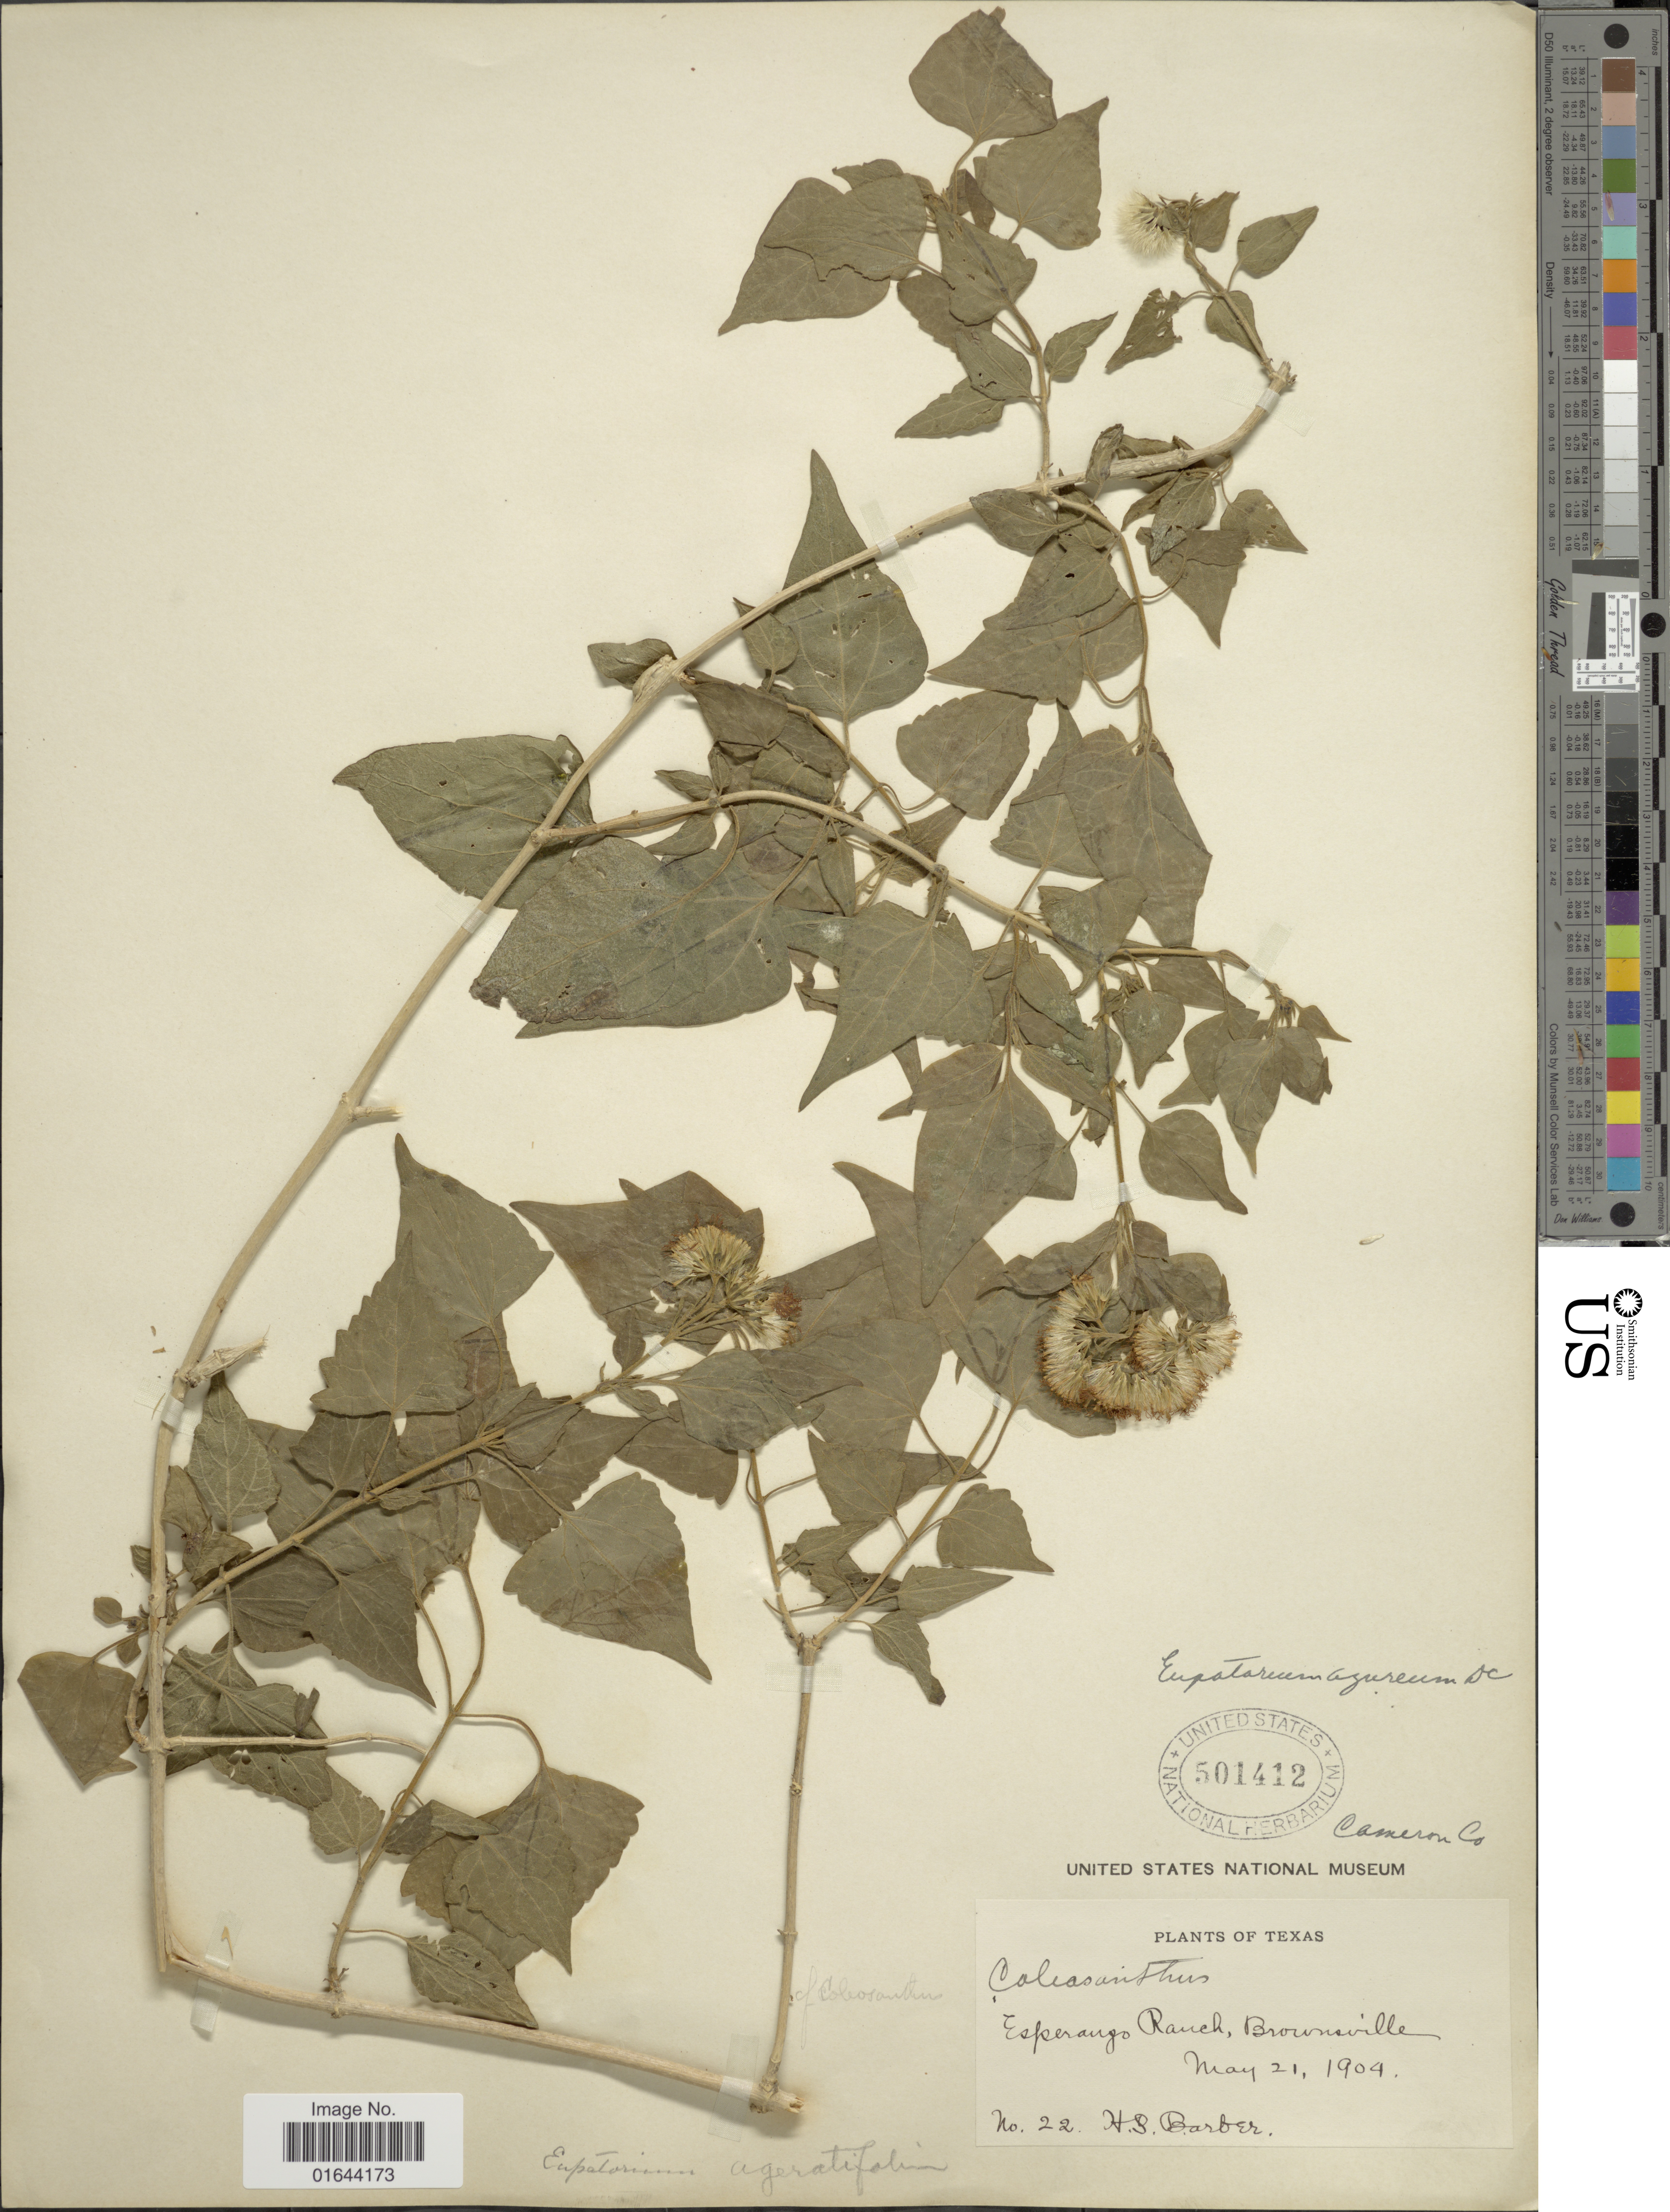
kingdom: Plantae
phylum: Tracheophyta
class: Magnoliopsida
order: Asterales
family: Asteraceae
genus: Tamaulipa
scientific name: Tamaulipa azurea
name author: (DC.) R.M. King & H. Rob.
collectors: H. Barber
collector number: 22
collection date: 1904-05-21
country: United States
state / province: Texas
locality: Esperango Ranch, Brownsville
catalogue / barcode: US 501412